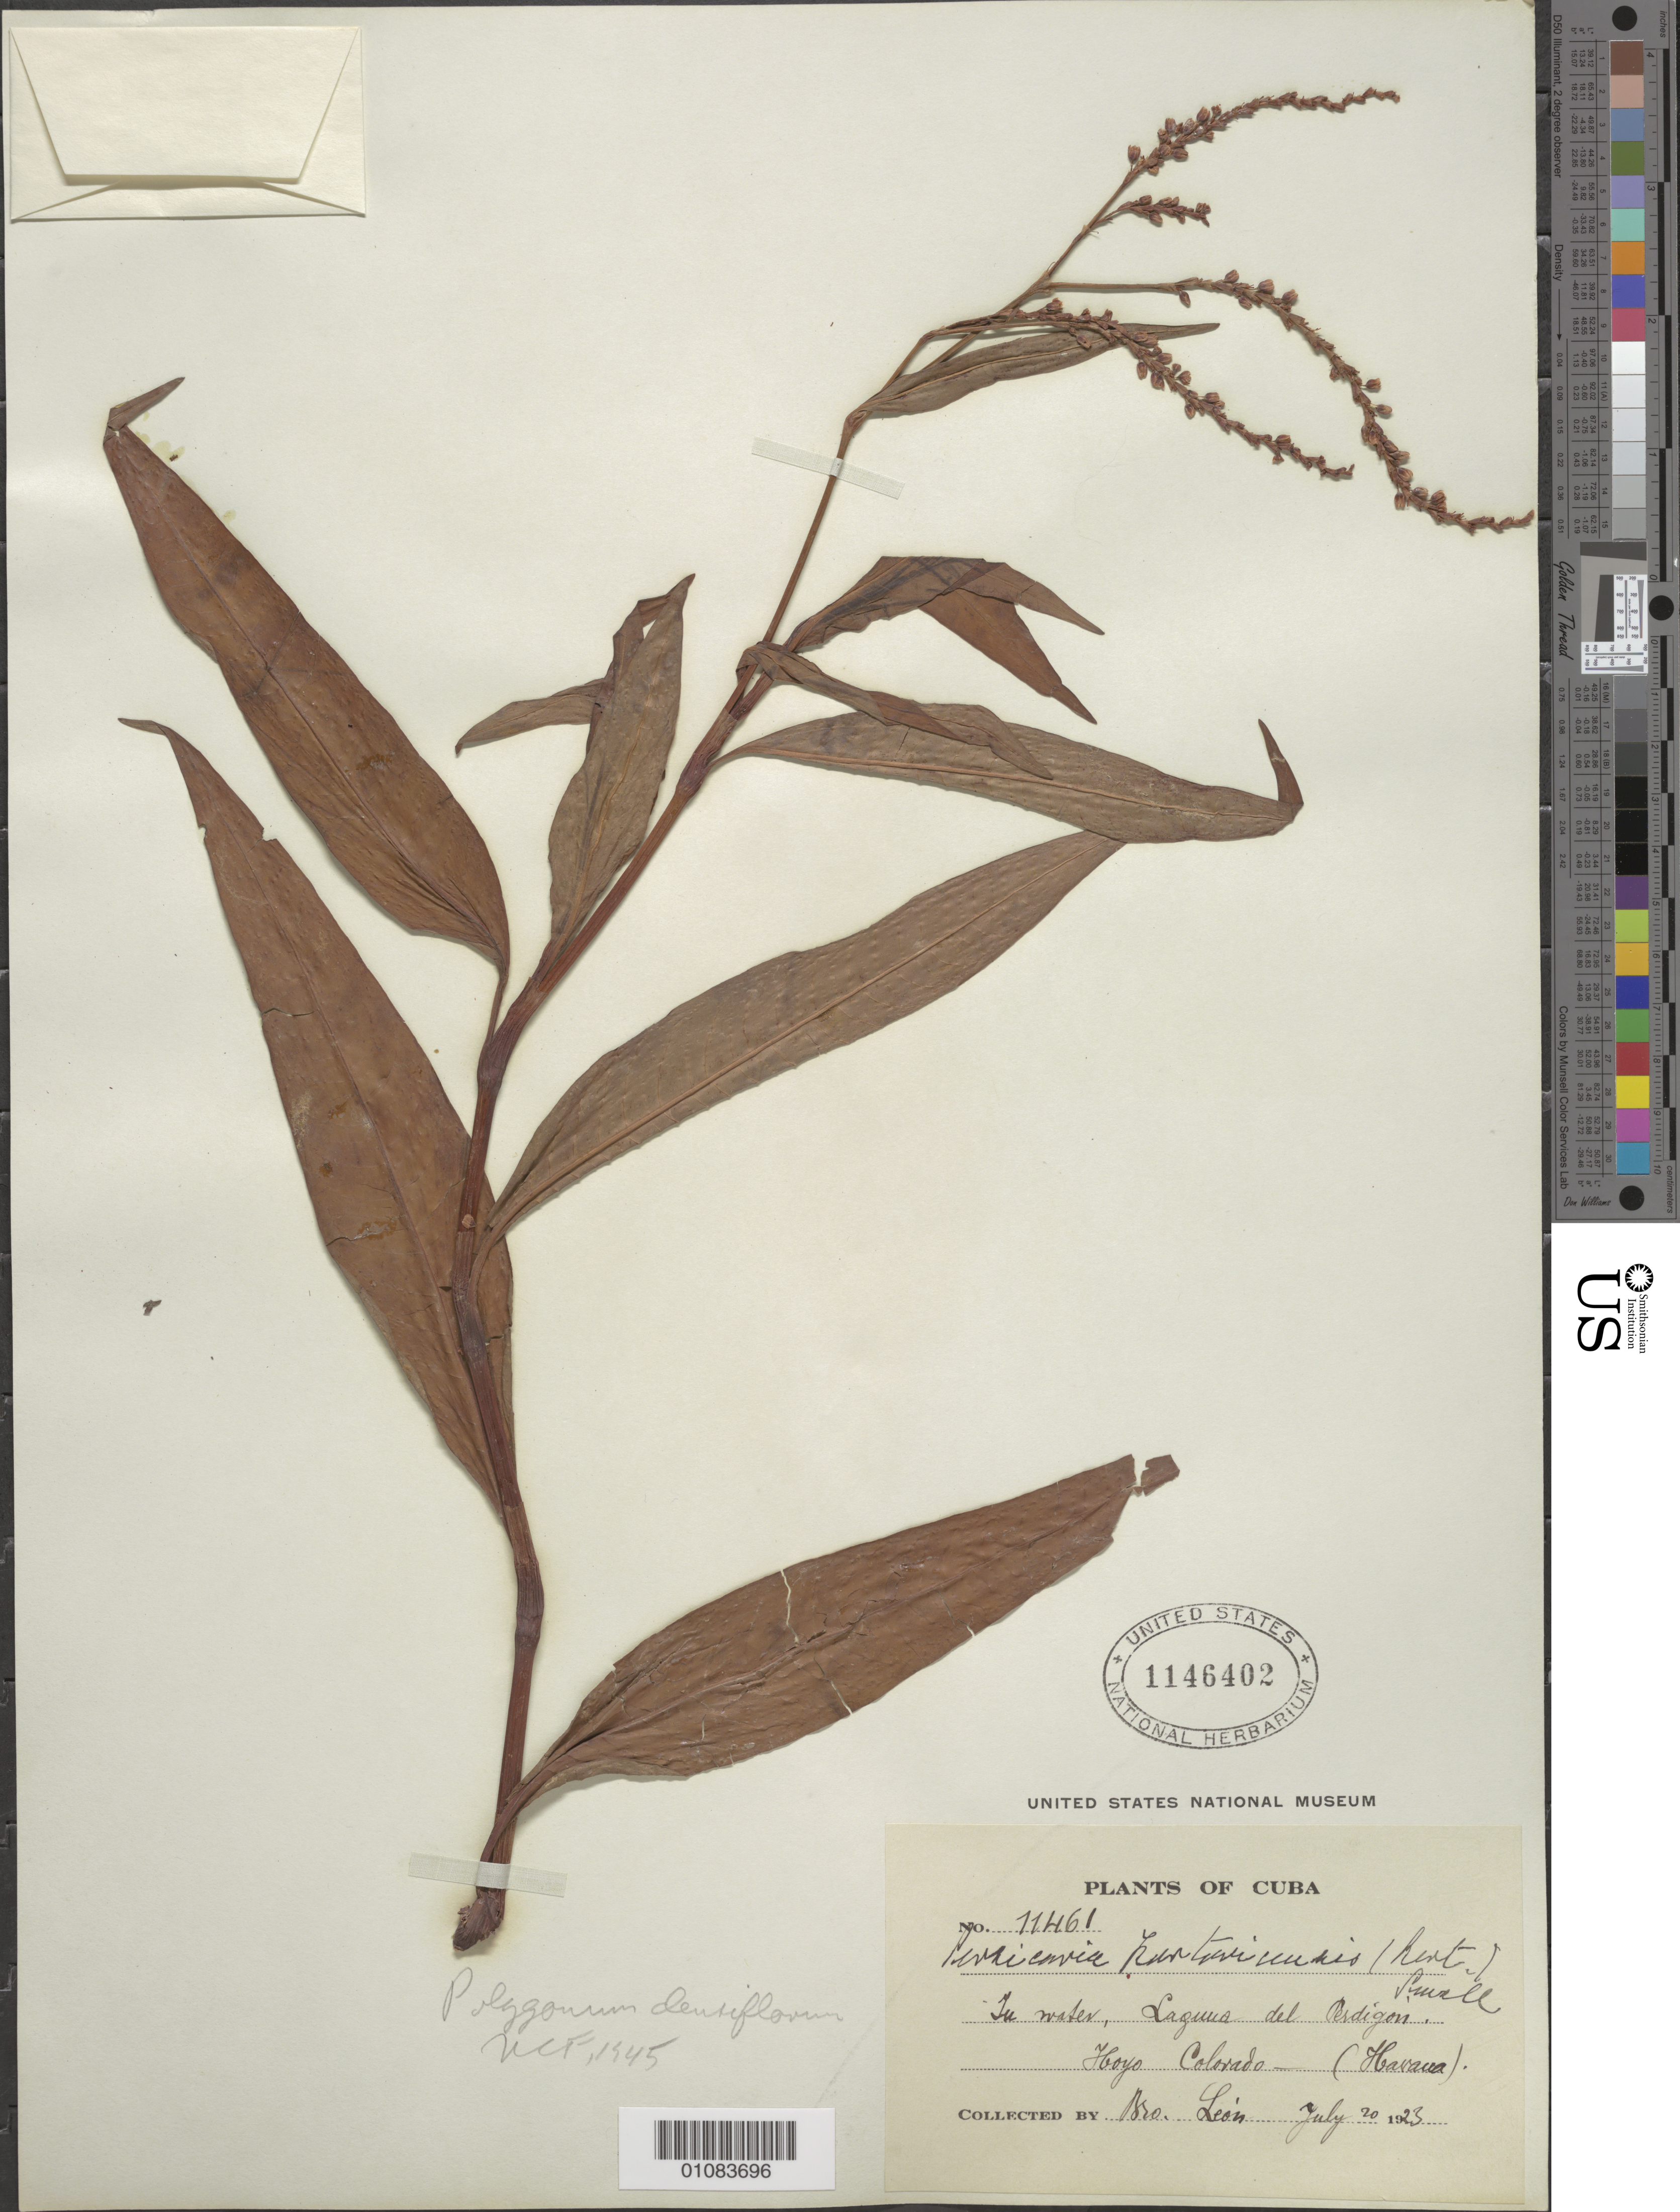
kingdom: Plantae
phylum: Tracheophyta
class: Magnoliopsida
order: Caryophyllales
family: Polygonaceae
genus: Polygonum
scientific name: Polygonum densiflorum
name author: Meisn.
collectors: Bro. León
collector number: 11461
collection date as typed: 20 Jul 1923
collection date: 1923-07-20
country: Cuba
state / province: La Habana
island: Cuba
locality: Havana Hoyo Colorado Laguna del Perdigon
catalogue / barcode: US 1146402